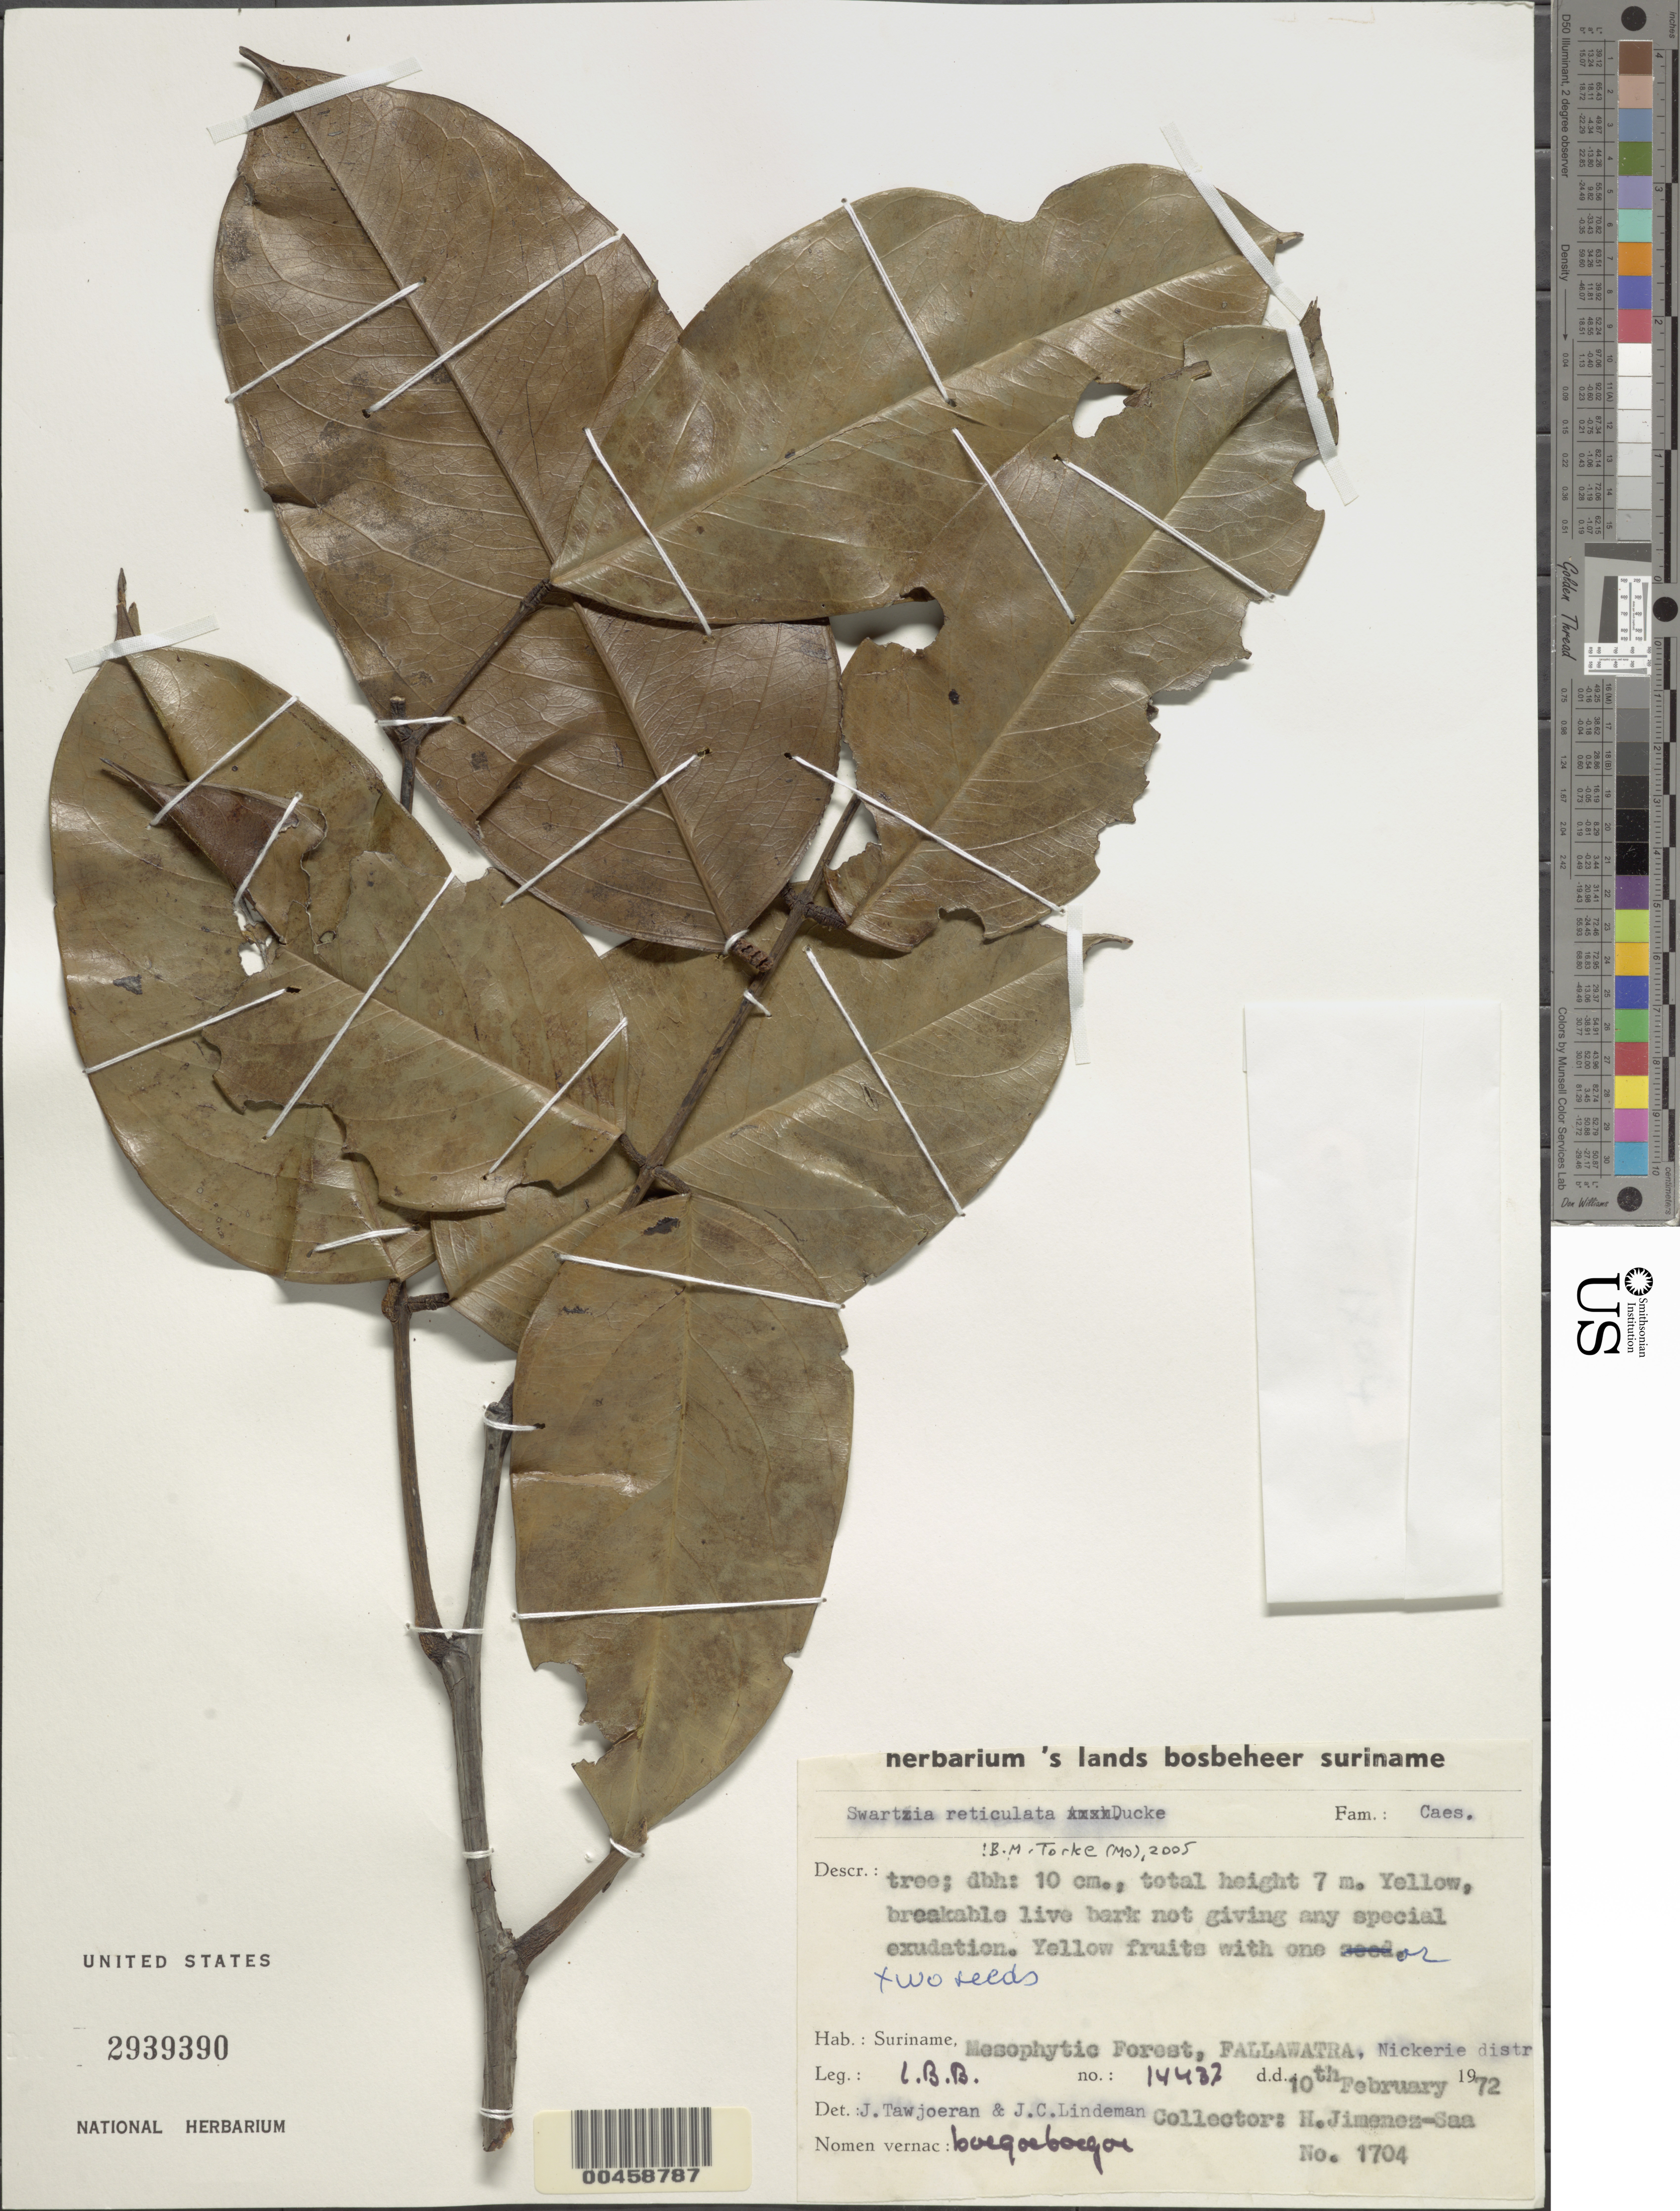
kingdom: Plantae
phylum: Tracheophyta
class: Magnoliopsida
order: Fabales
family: Fabaceae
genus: Swartzia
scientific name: Swartzia reticulata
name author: Ducke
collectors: H. Jiménez-Saa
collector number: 1704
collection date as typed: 10 Feb 1972 or 02 Oct 1972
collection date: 1972-02-10 or 1972-10-02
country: Suriname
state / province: Nickerie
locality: Fallawatra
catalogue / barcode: US 2939390